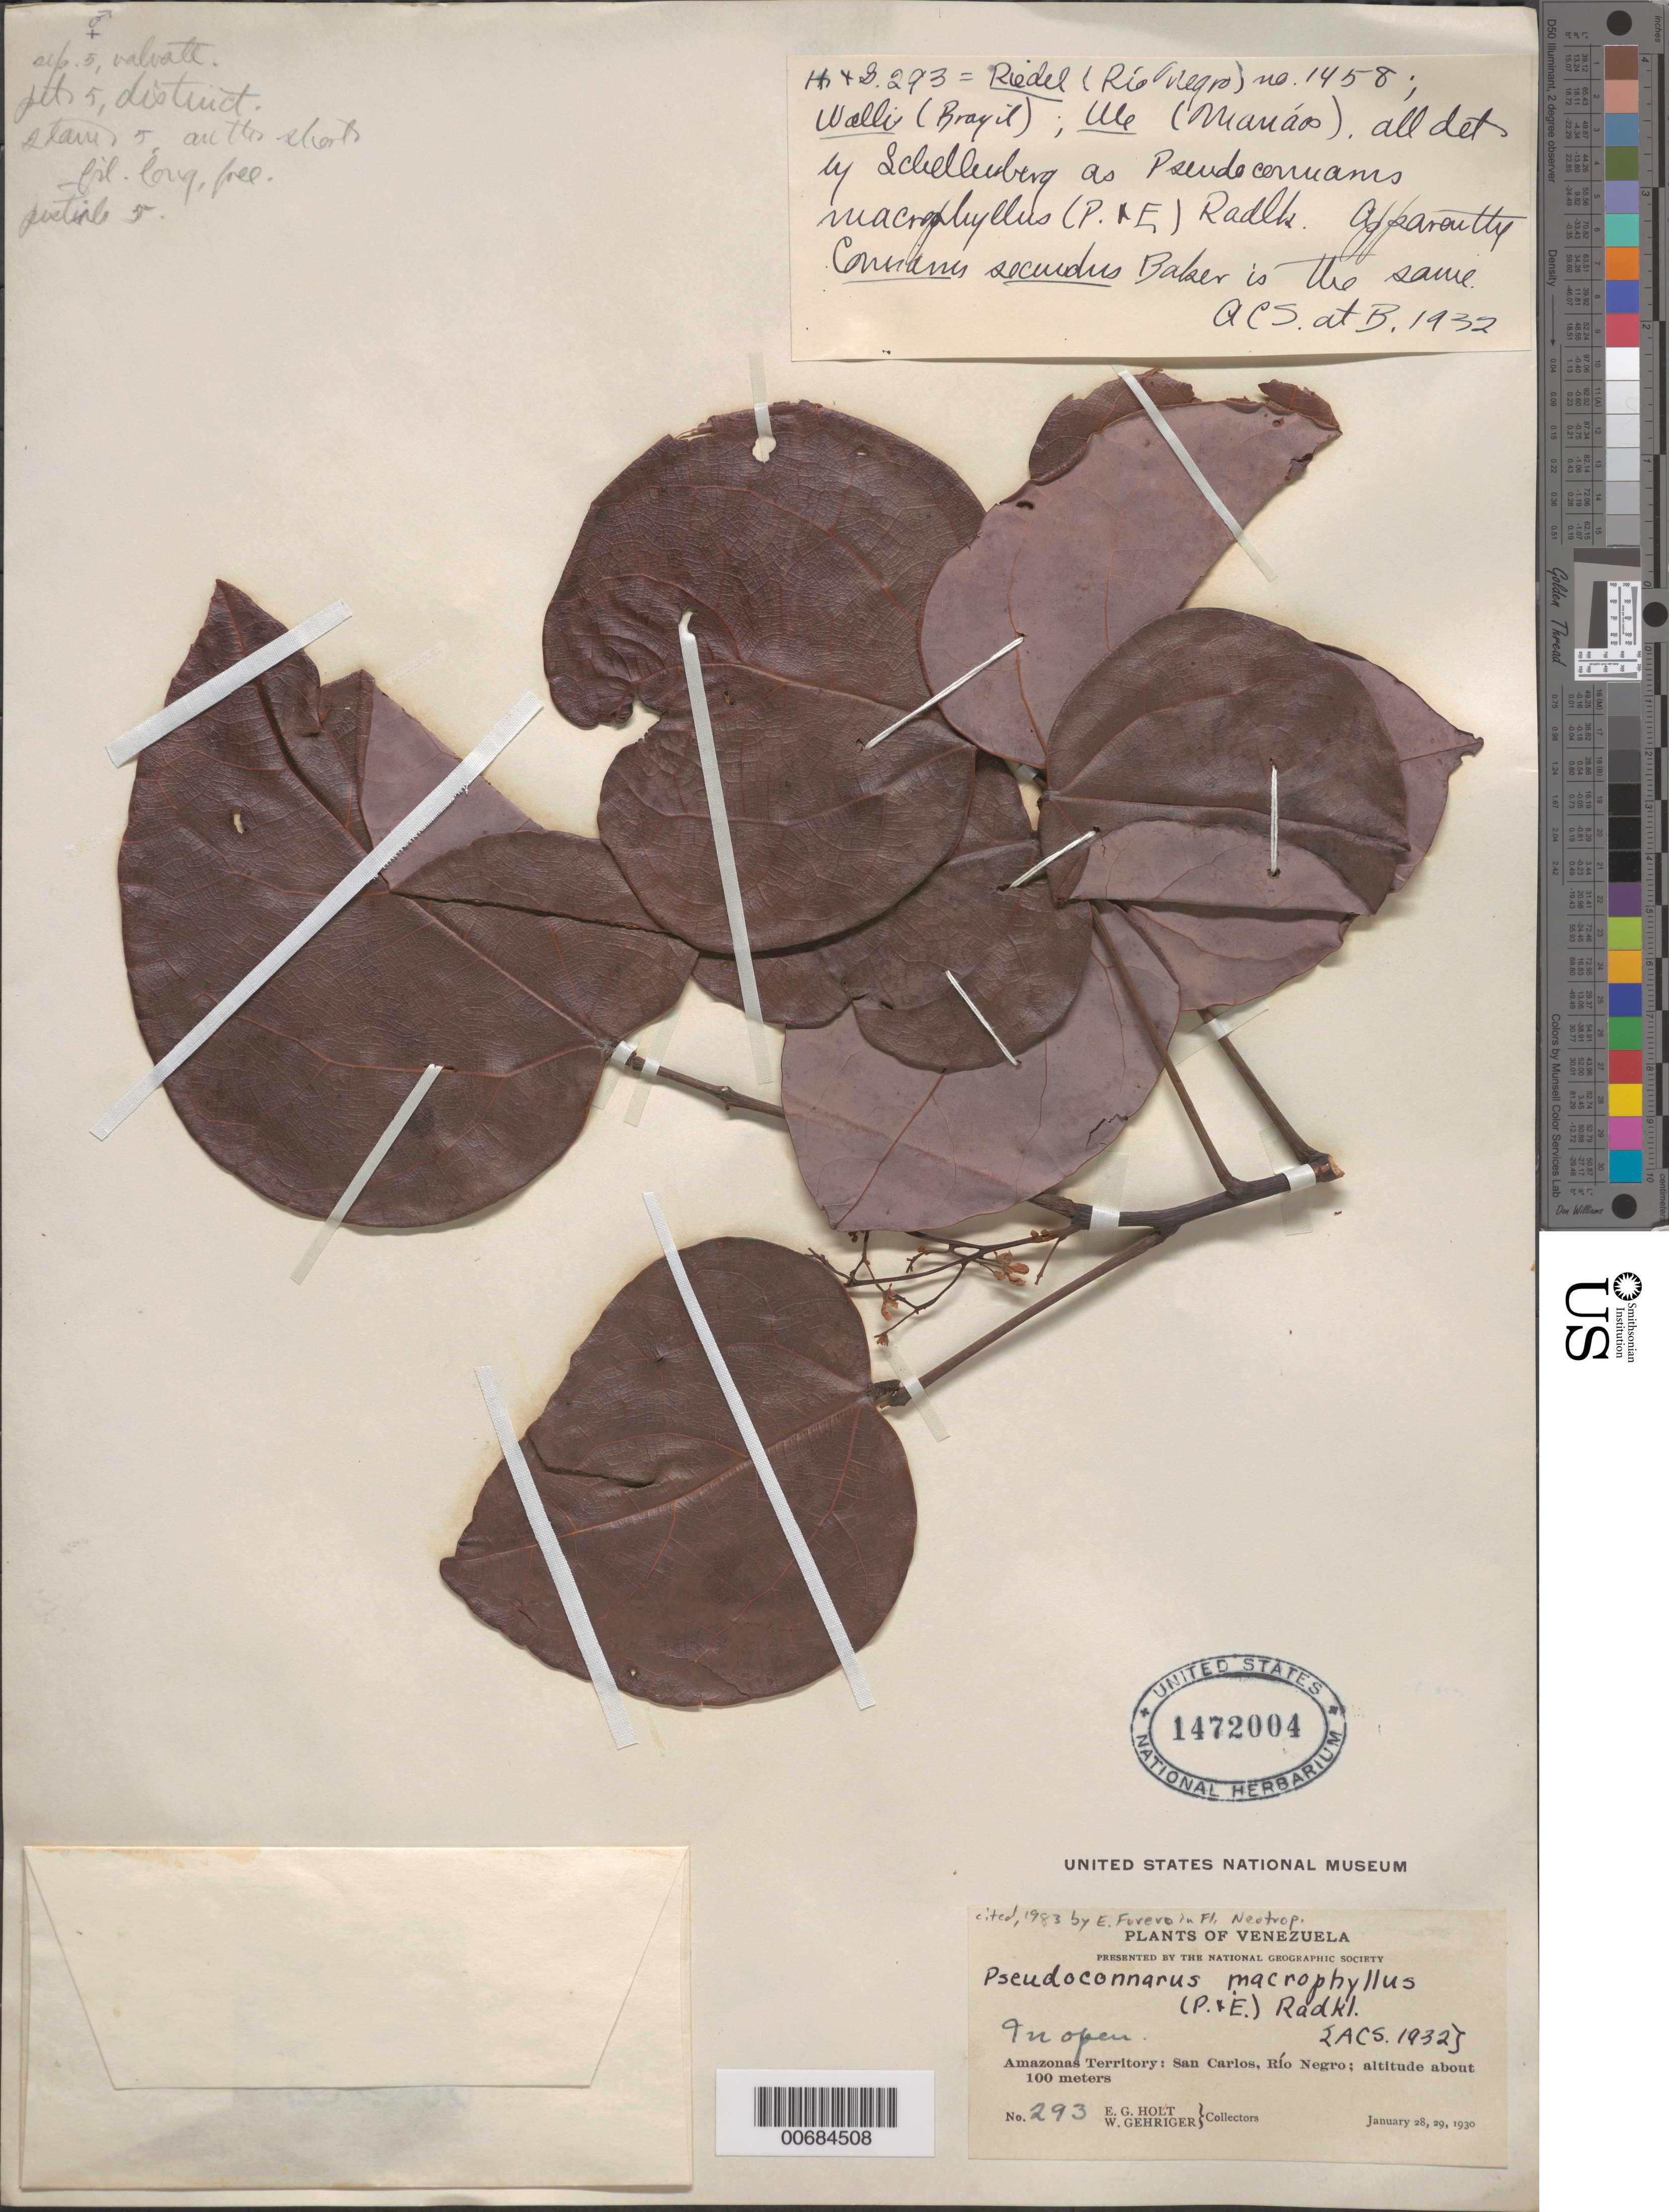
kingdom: Plantae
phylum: Tracheophyta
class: Magnoliopsida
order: Oxalidales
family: Connaraceae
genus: Pseudoconnarus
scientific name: Pseudoconnarus macrophyllus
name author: (Poepp.) Radlk.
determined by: Roereo, E.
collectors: E. Holt & W. Gehriger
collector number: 293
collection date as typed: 28-Jan-30 to 29-Jan-30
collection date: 1930-01-28/1930-01-29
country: Venezuela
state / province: Amazonas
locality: San Carlos de Río Negro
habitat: In open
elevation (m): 100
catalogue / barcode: US 1472004